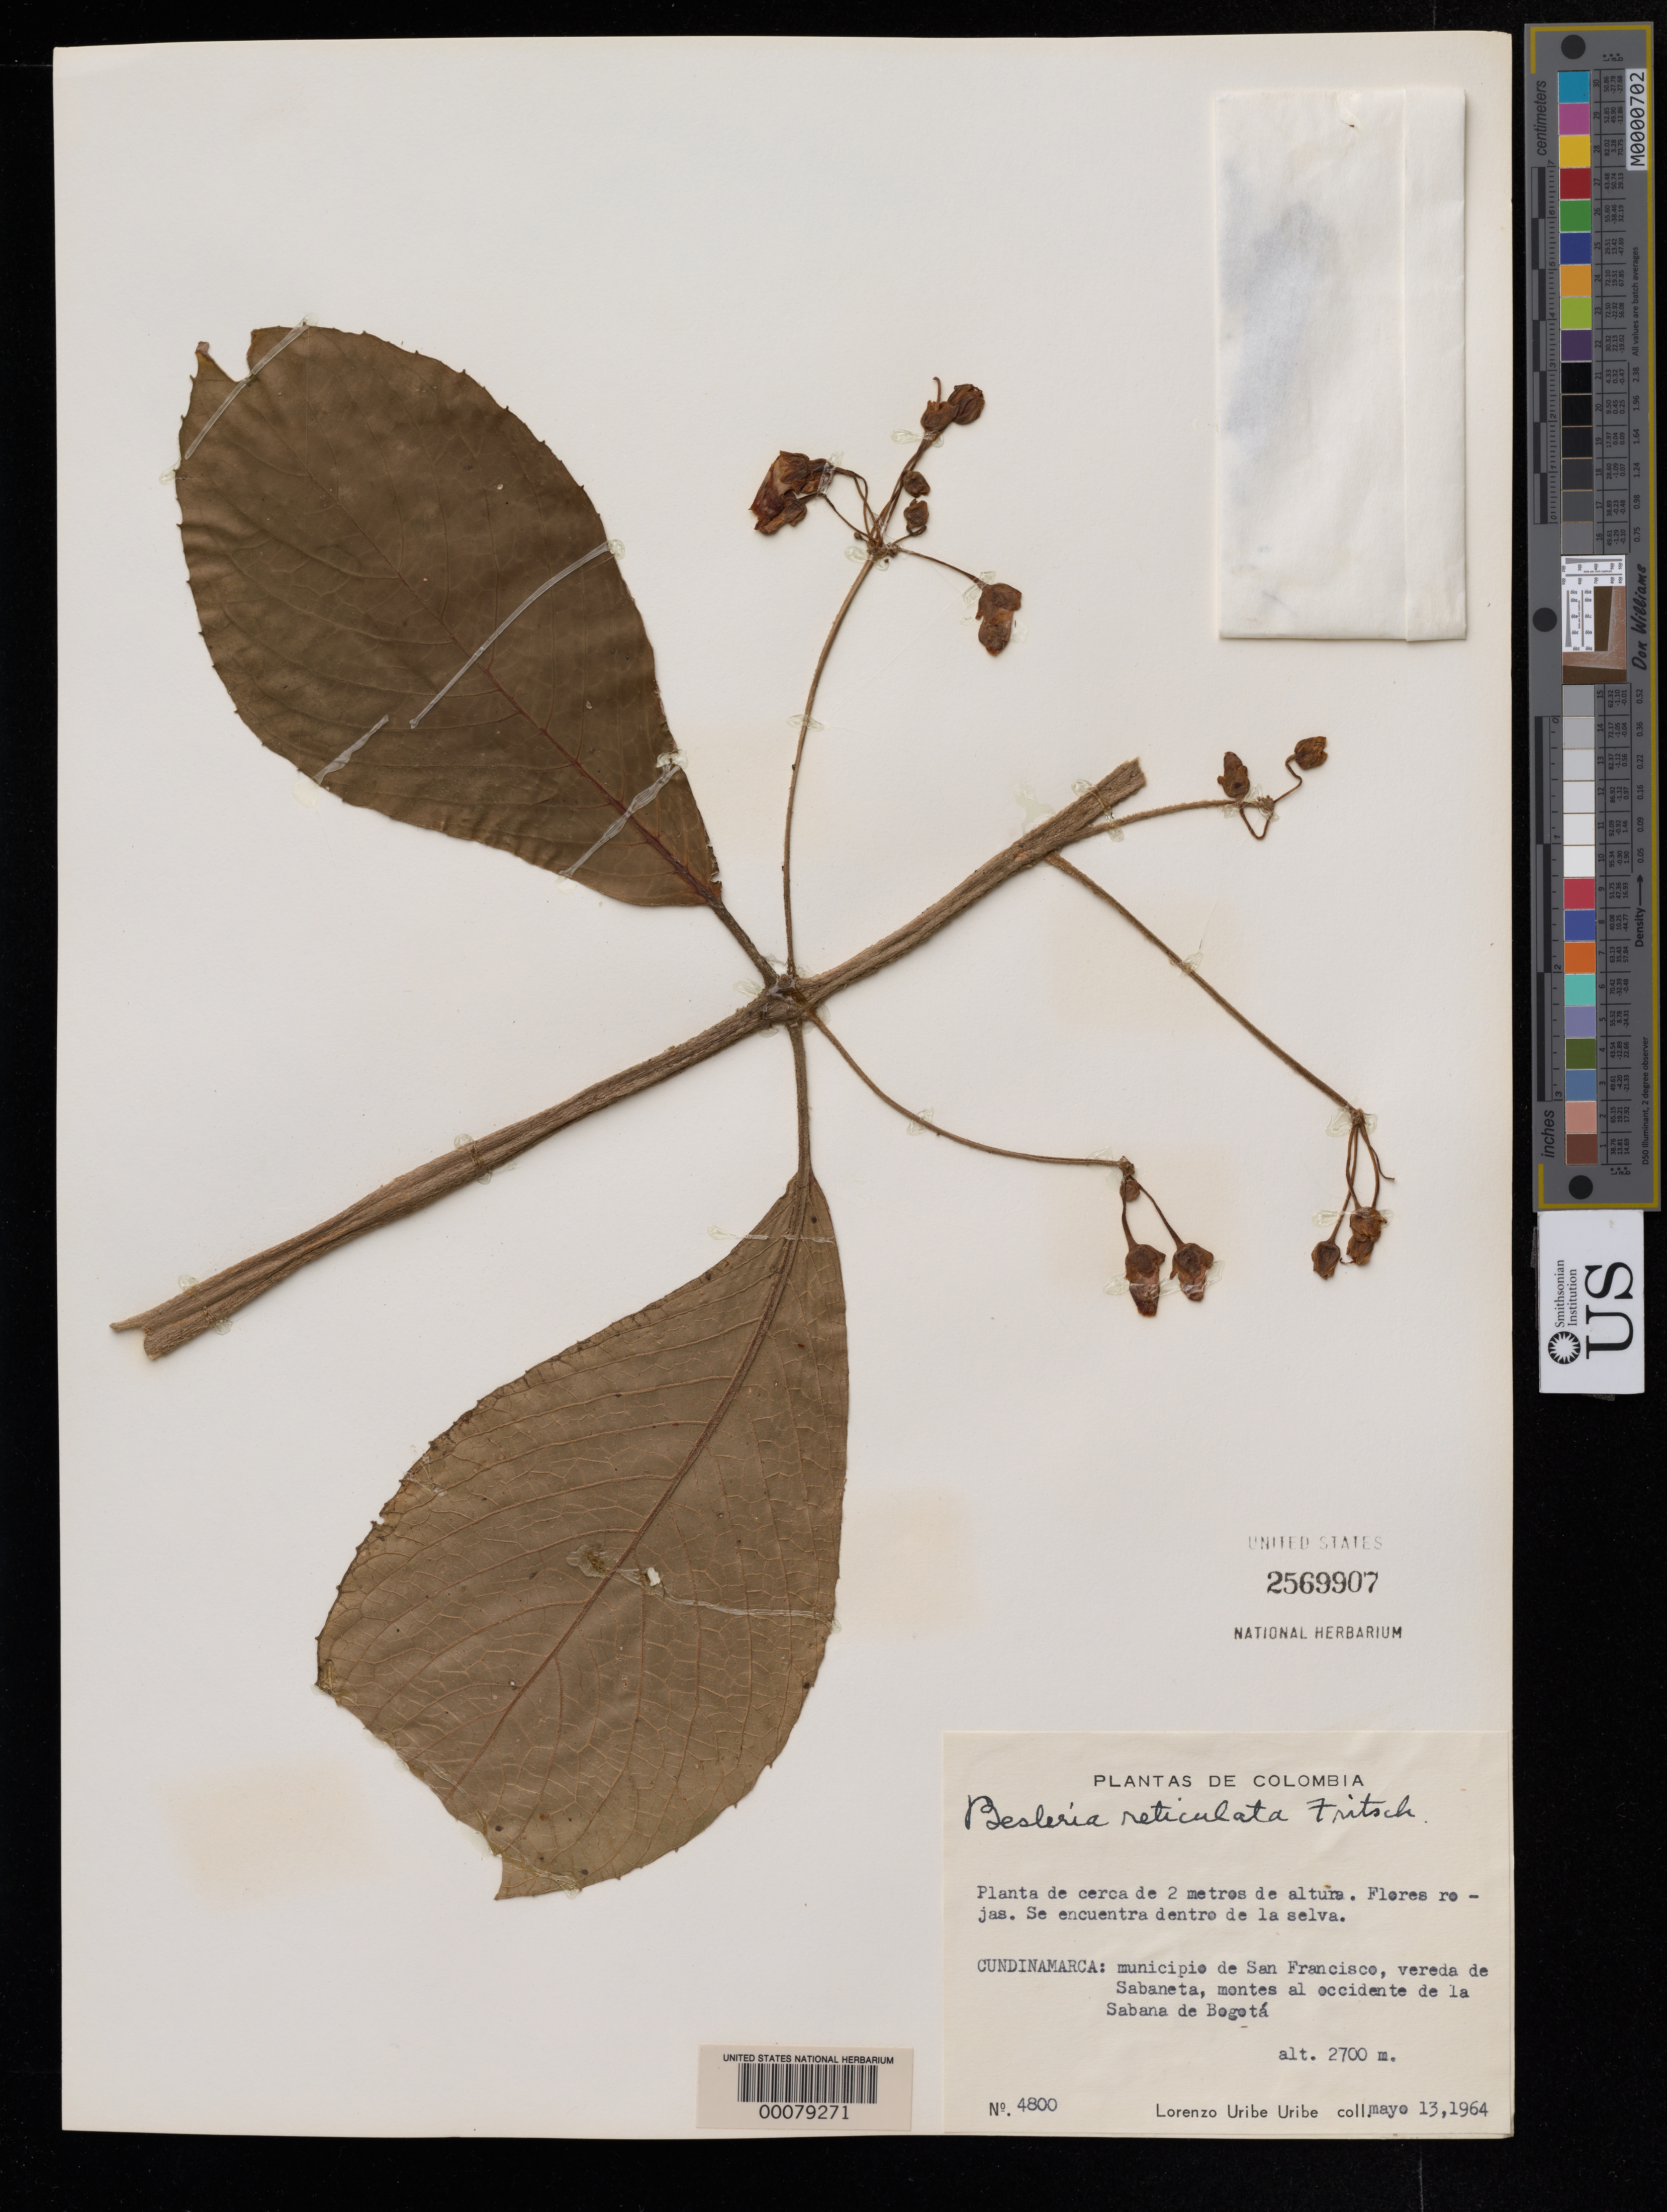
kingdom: Plantae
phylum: Tracheophyta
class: Magnoliopsida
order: Lamiales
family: Gesneriaceae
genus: Besleria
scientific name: Besleria reticulata var. reticulata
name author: Fritsch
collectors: L. Uribe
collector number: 4800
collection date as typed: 13 May 1964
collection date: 1964-05-13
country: Colombia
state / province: Cundinamarca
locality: Mpio. de San Francisco, path to Sabaneta, mountains west of Sabana de Bogota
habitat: In the forest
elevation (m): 2700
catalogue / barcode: US 2569907